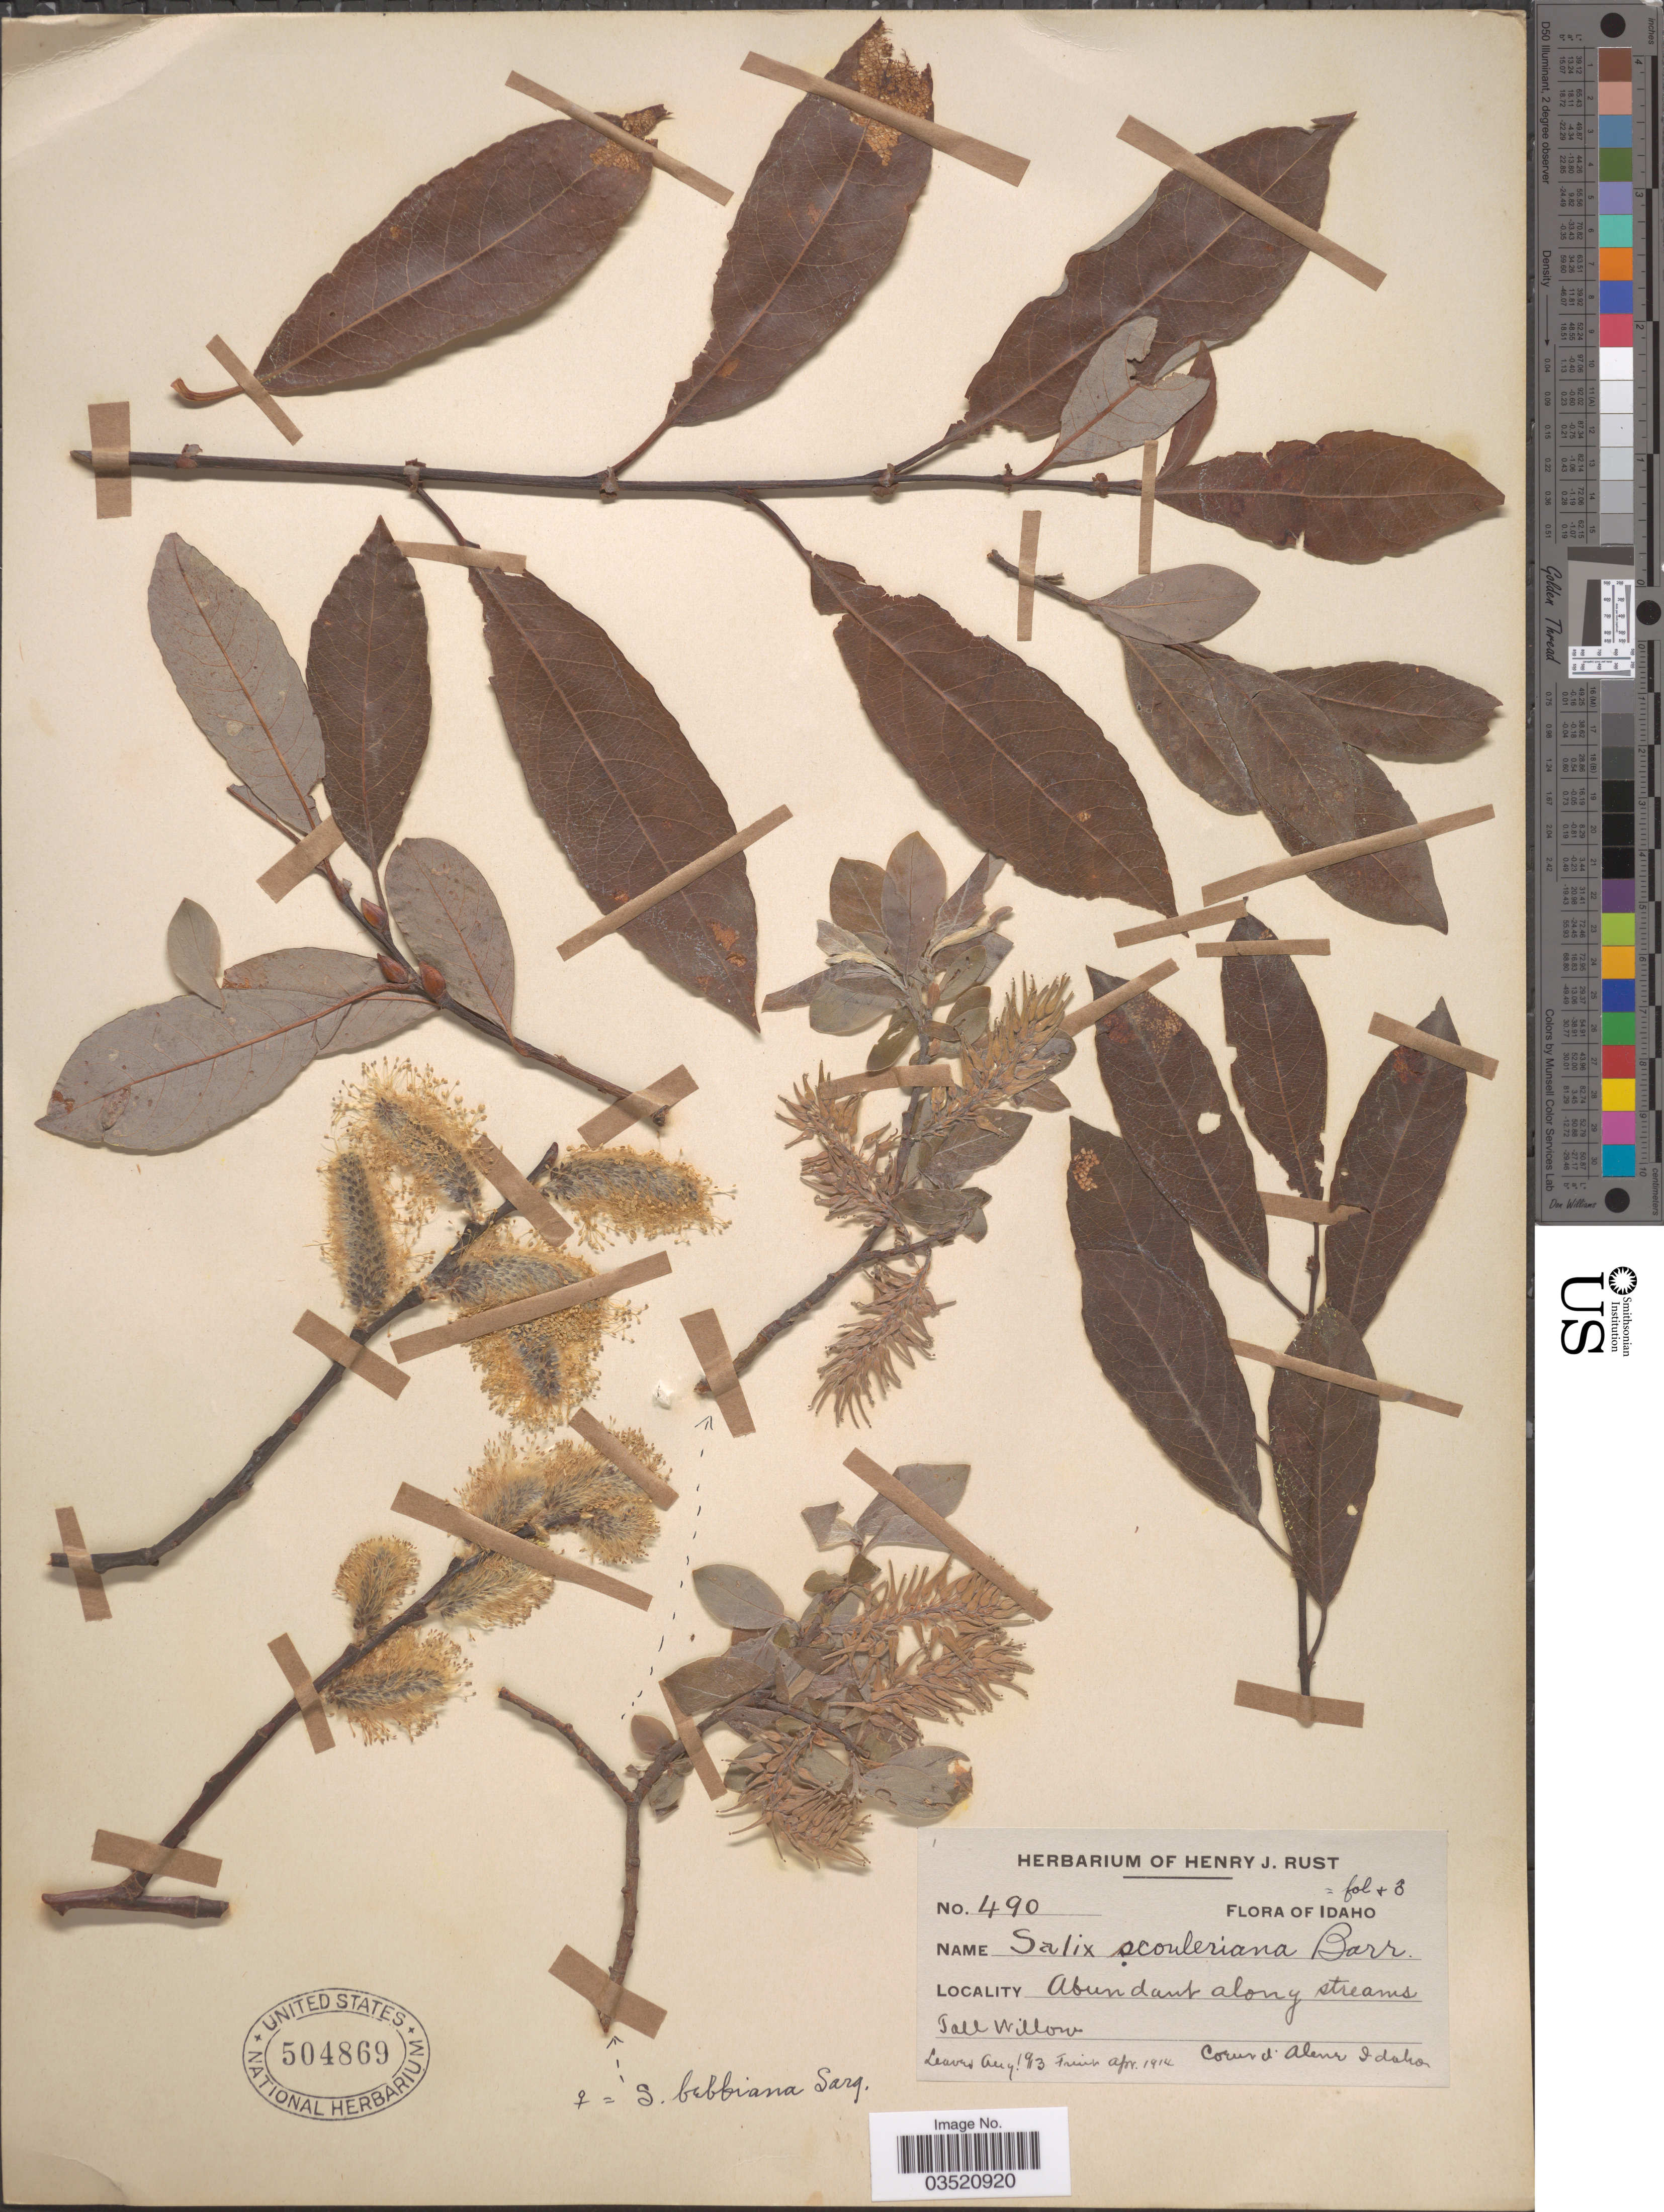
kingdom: Plantae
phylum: Tracheophyta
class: Magnoliopsida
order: Malpighiales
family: Salicaceae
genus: Salix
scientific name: Salix scouleriana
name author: Barratt ex Hook.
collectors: ex herb. Henry J. Rust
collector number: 490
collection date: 1913-08/1914-04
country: United States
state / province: Idaho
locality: Coeur d'Alene.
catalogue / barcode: US 504869